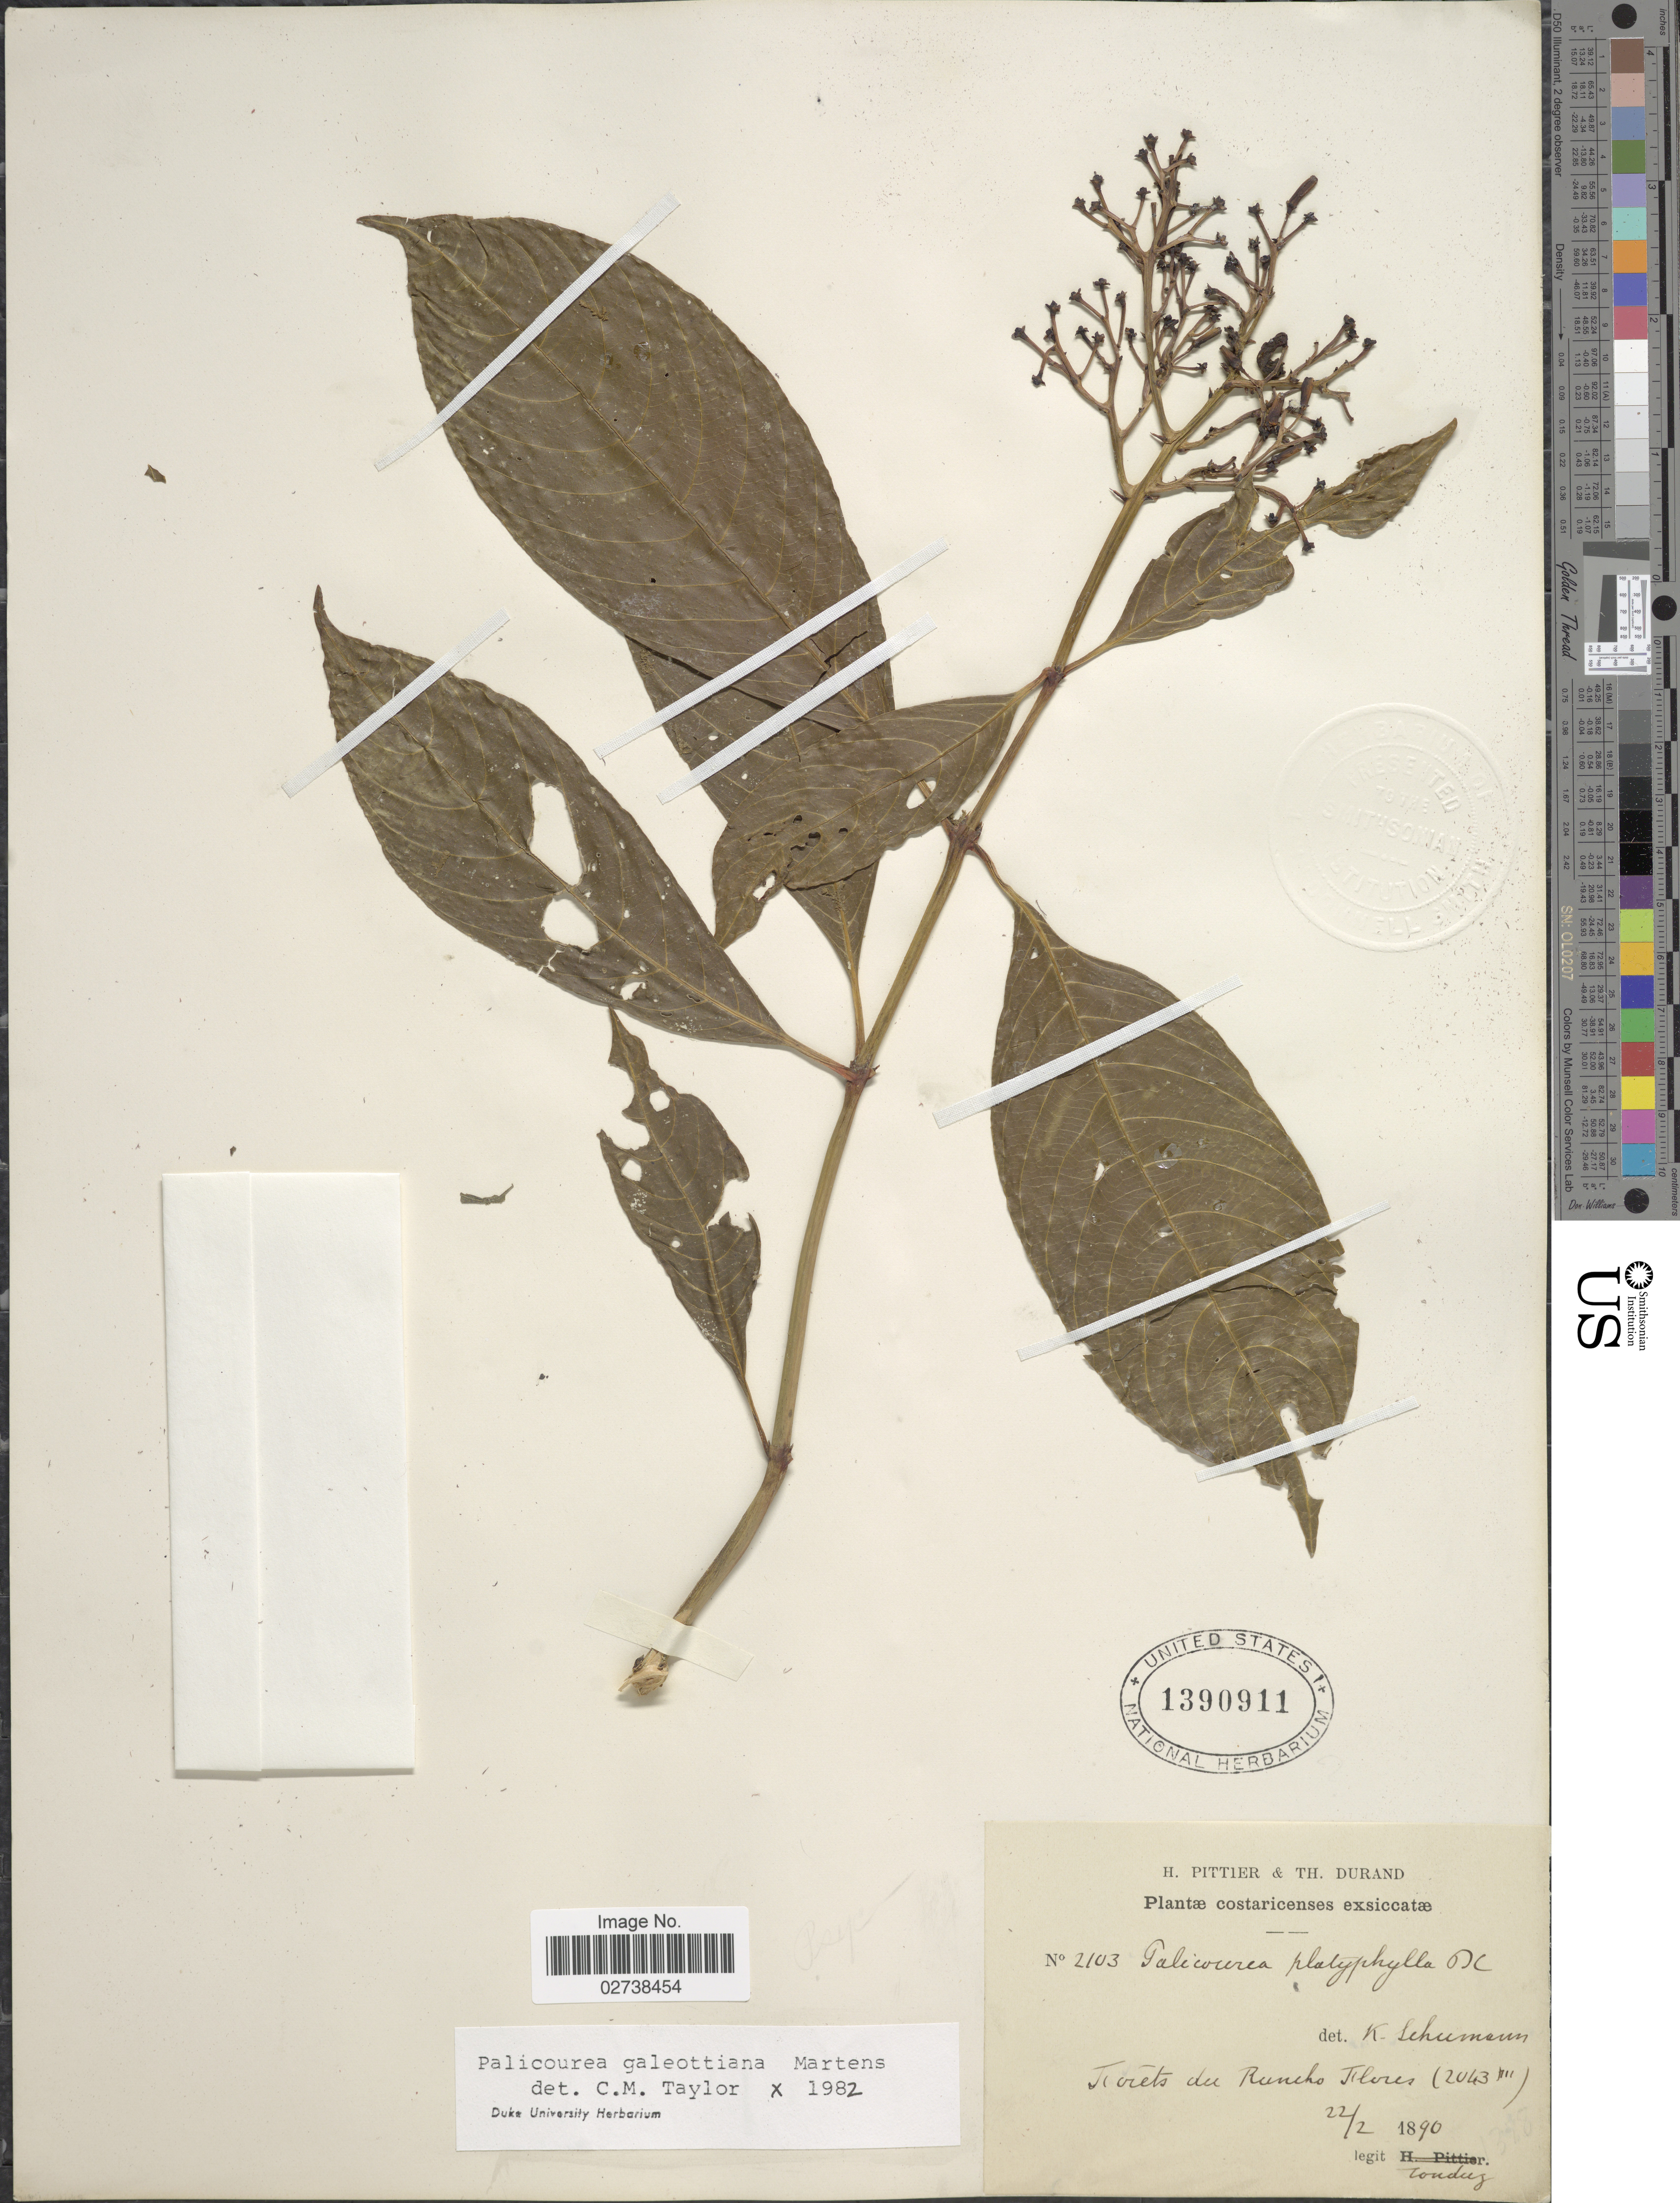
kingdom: Plantae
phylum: Tracheophyta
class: Magnoliopsida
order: Gentianales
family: Rubiaceae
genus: Palicourea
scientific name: Palicourea galeottiana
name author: M. Martens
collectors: A. Tonduz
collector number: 2103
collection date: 1890-02-22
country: Costa Rica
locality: Forets du Rancho Flores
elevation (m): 2043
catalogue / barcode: US 1390911